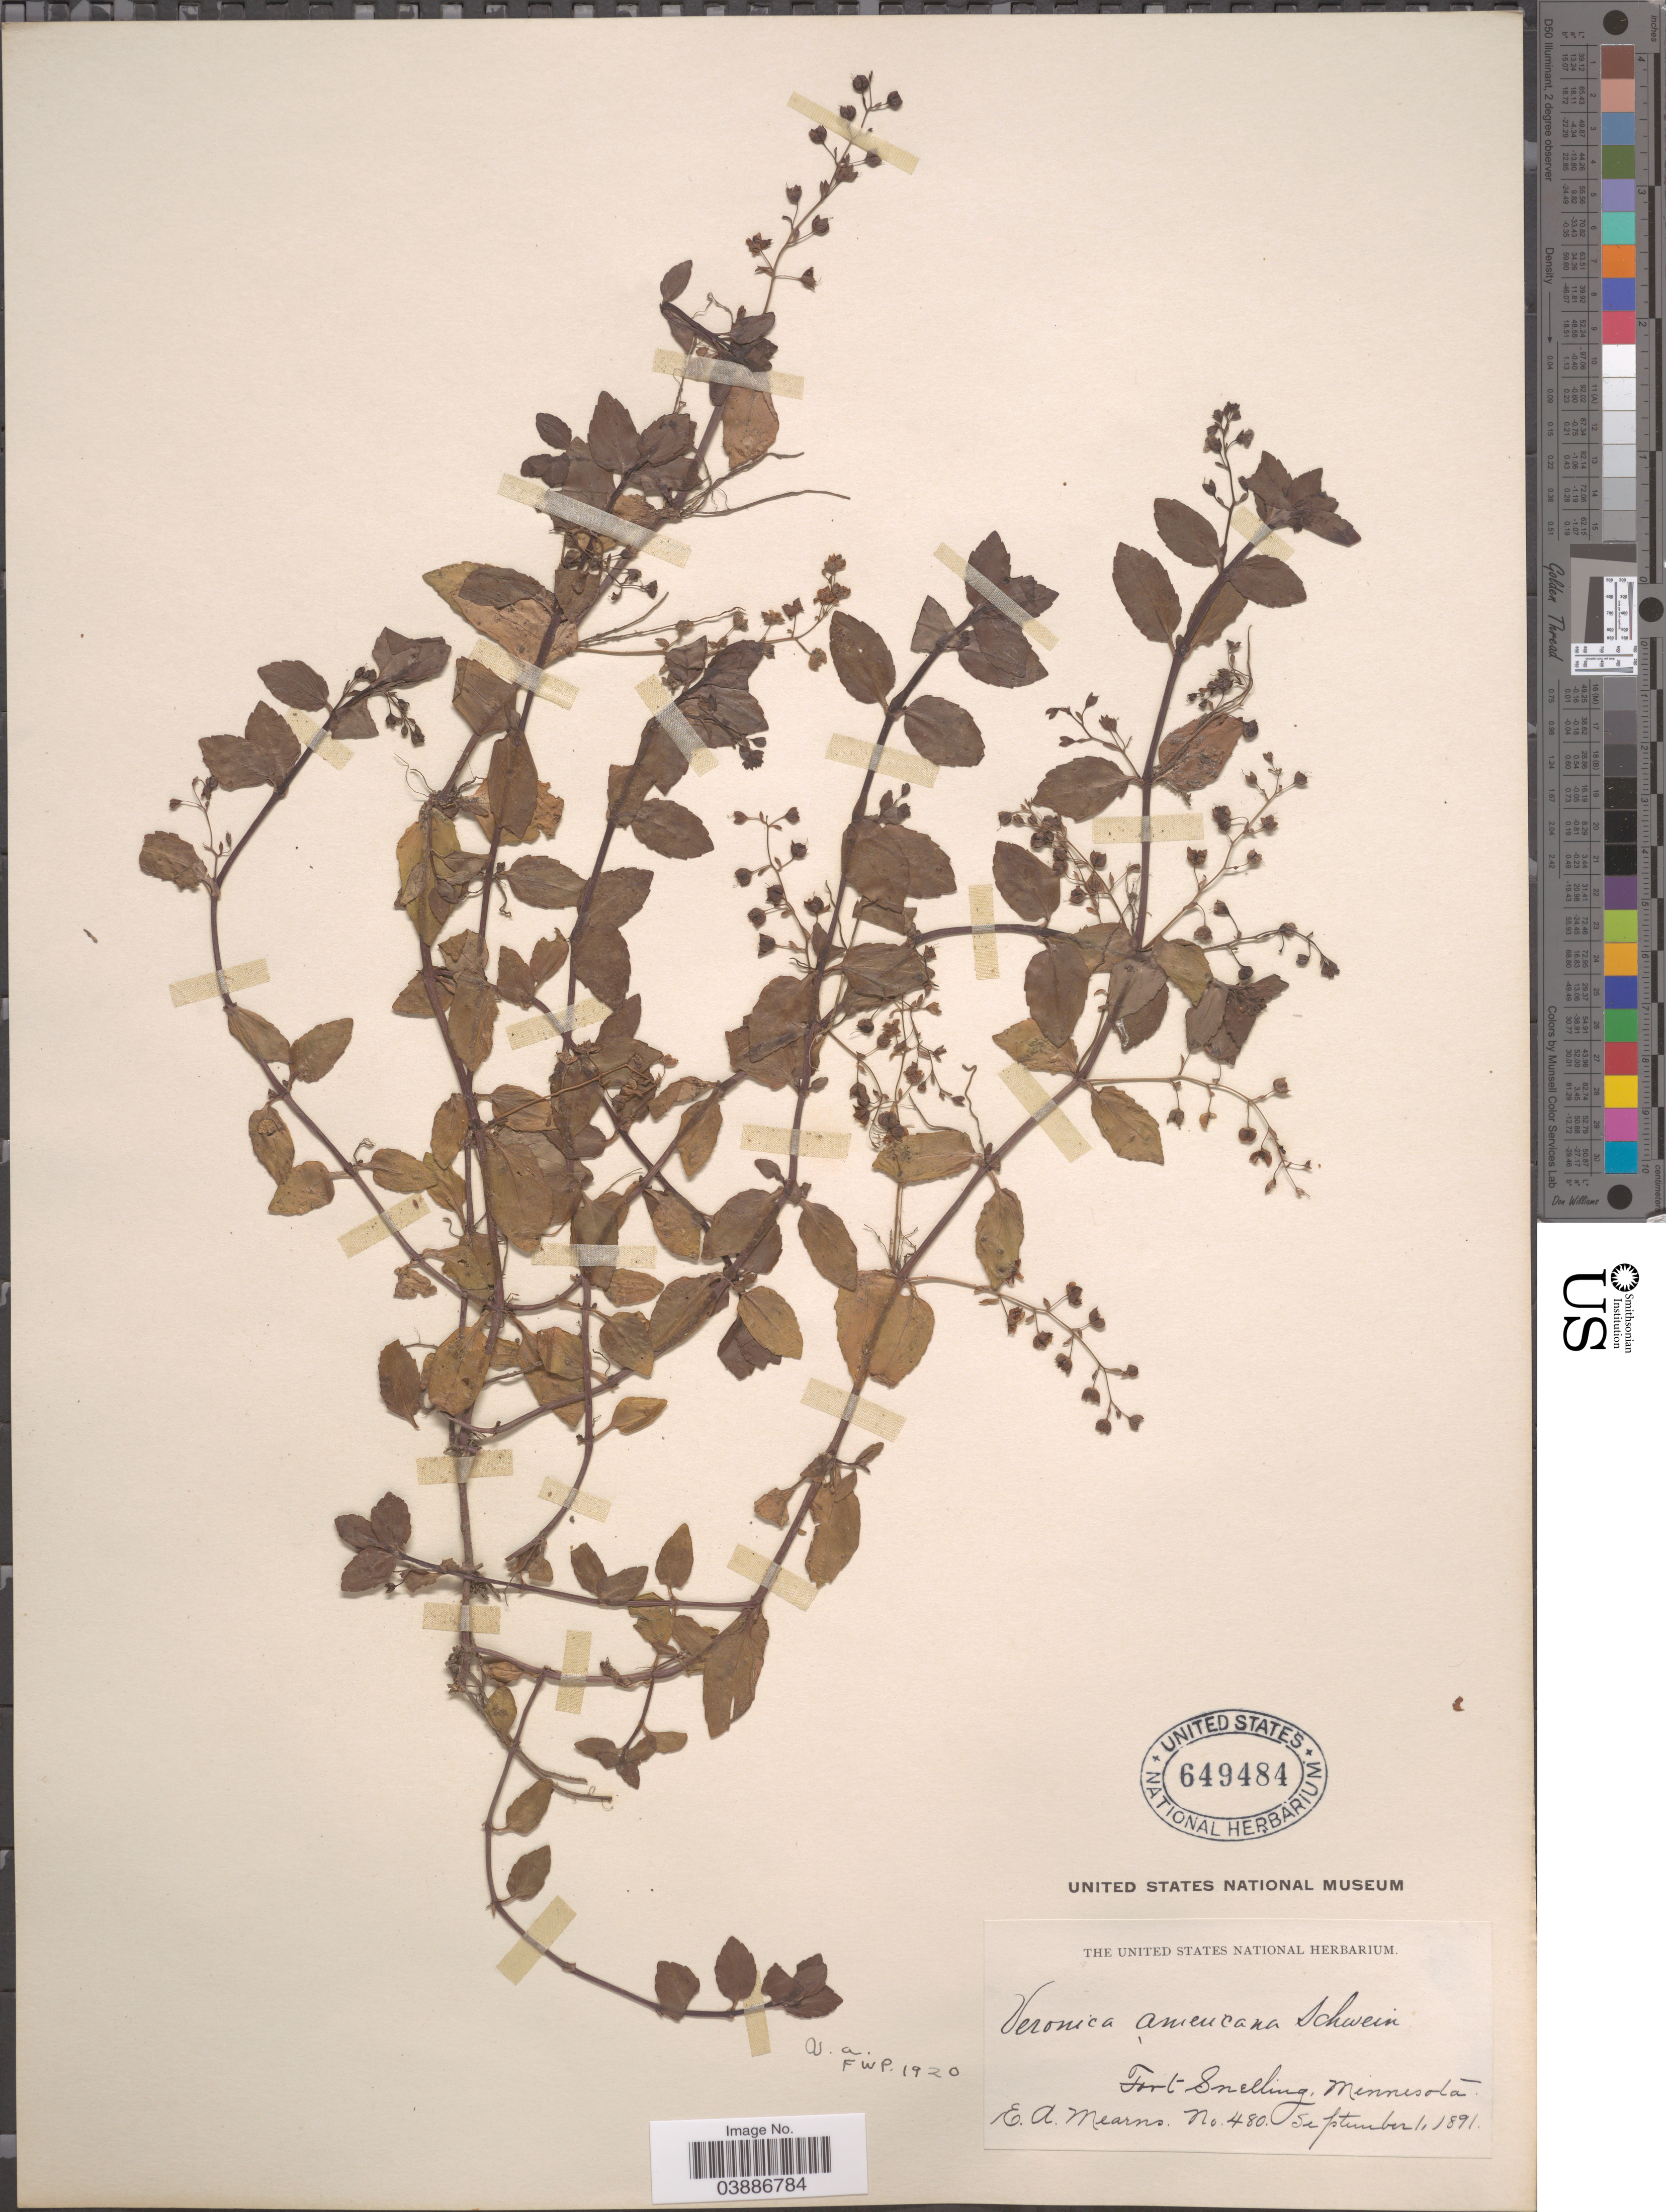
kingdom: Plantae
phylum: Tracheophyta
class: Magnoliopsida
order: Lamiales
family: Plantaginaceae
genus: Veronica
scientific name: Veronica americana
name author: Schwein. ex Benth.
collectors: E. A. Mearns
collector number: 480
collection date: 1891-09-01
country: United States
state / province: Minnesota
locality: Fort Snelling.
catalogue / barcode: US 649484